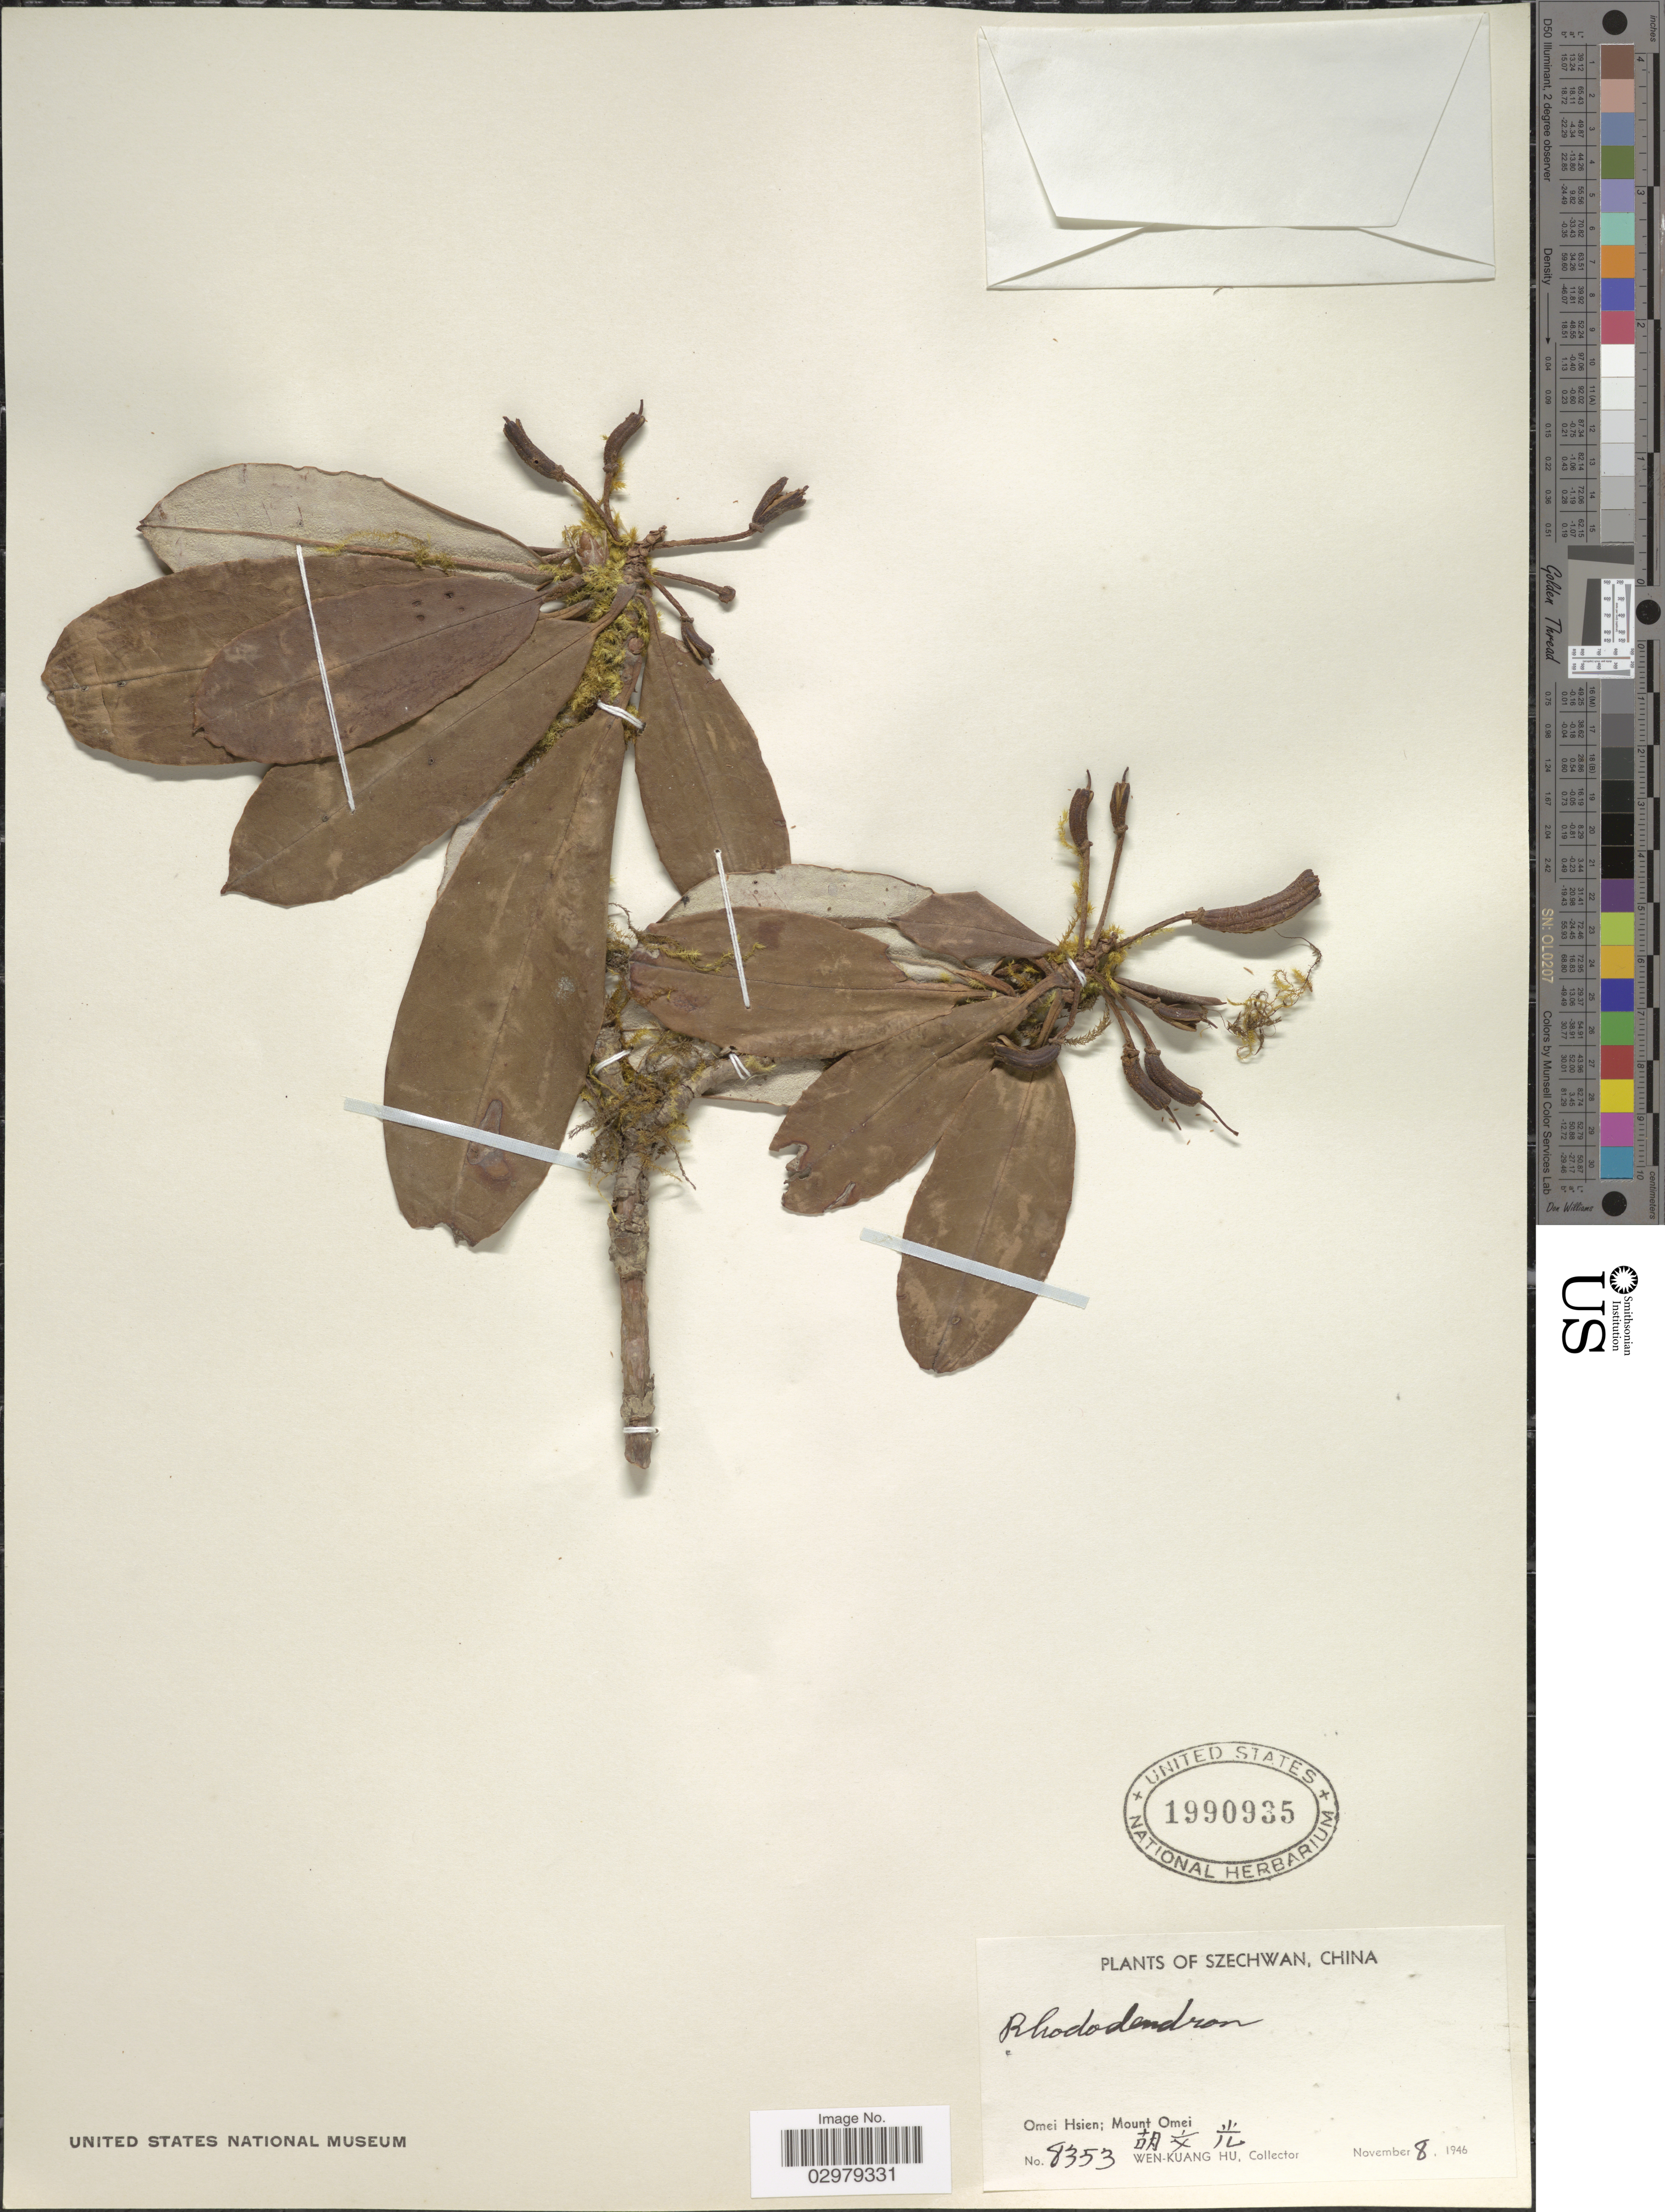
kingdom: Plantae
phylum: Tracheophyta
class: Magnoliopsida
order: Ericales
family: Ericaceae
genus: Rhododendron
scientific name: Rhododendron sp.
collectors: W. K. Hu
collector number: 8353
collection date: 1946-11-08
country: China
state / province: Sichuan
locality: Szechwan. Omei Hsien; Mount Omei.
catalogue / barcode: US 1990935